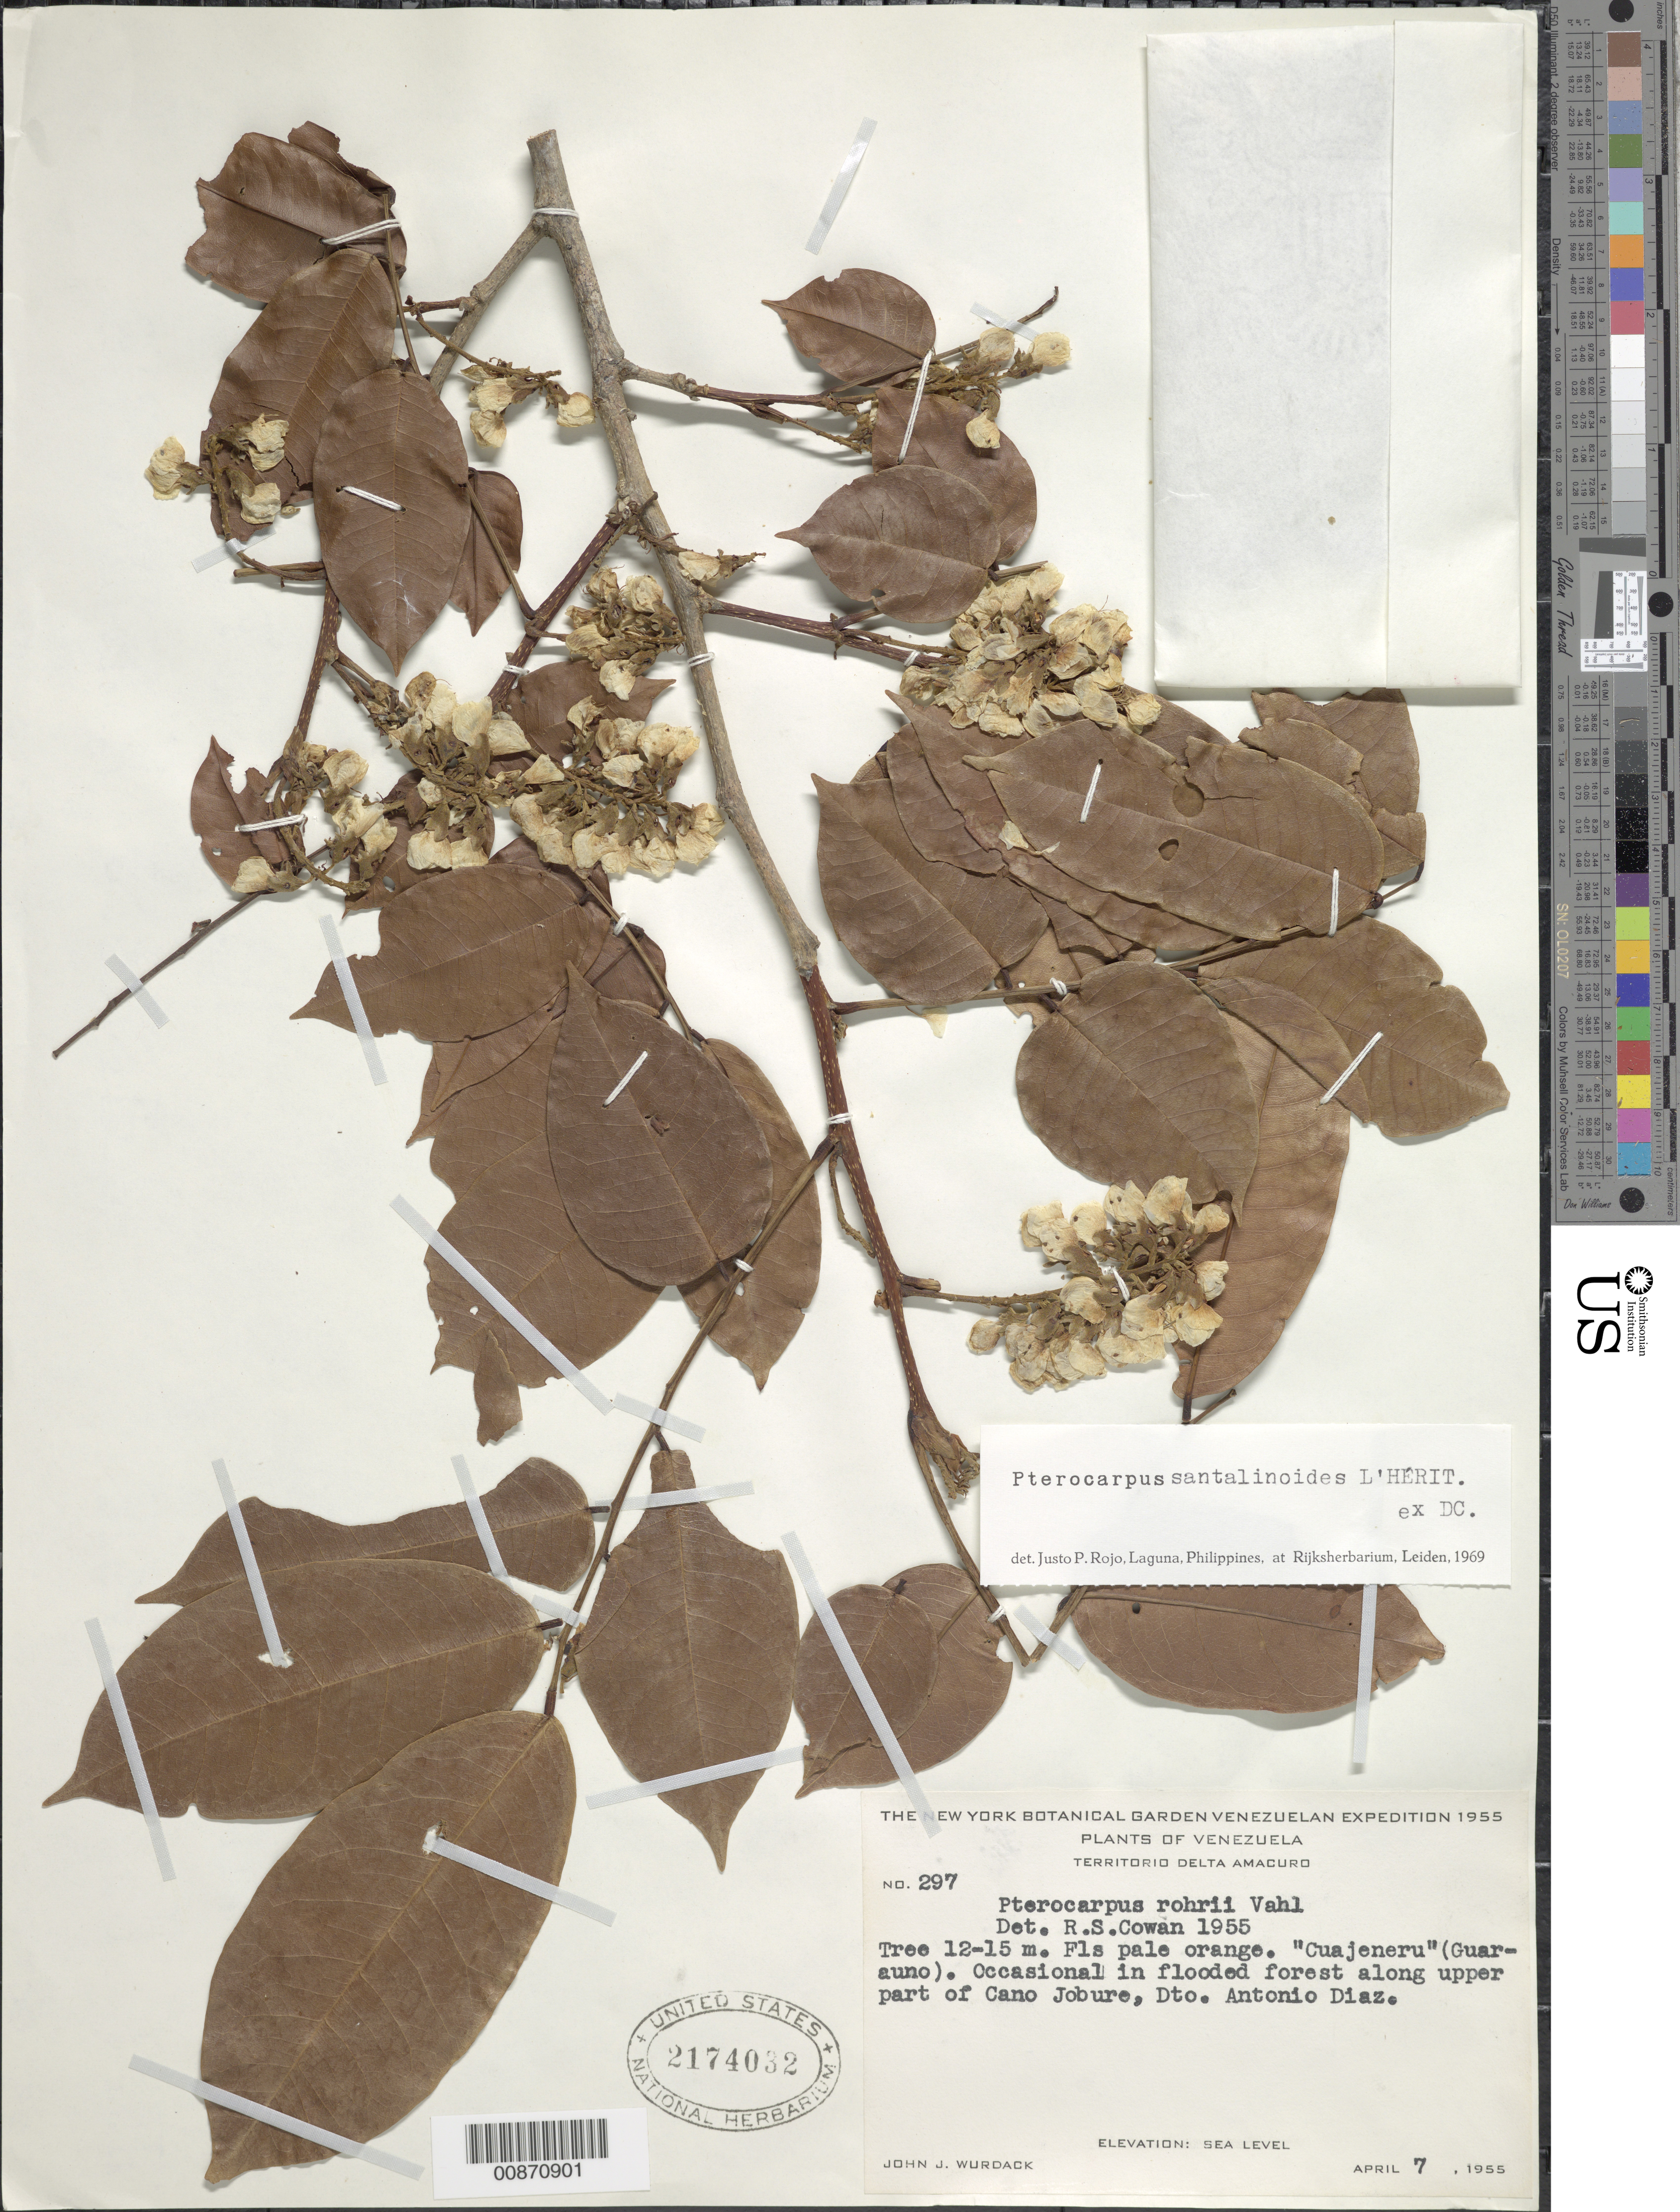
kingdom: Plantae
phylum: Tracheophyta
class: Magnoliopsida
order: Fabales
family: Fabaceae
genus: Pterocarpus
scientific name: Pterocarpus santalinoides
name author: L'Hér. ex DC.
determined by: Rojo, Justo P., (L), Nationaal Herbarium Nederland, Leiden University branch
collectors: J. J. Wurdack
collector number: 297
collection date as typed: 7-Apr-55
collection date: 1955-04-07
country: Venezuela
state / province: Delta Amacuro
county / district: Antonio Díaz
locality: Caño Jobure, upper part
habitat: Flooded forest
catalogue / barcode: US 2174032